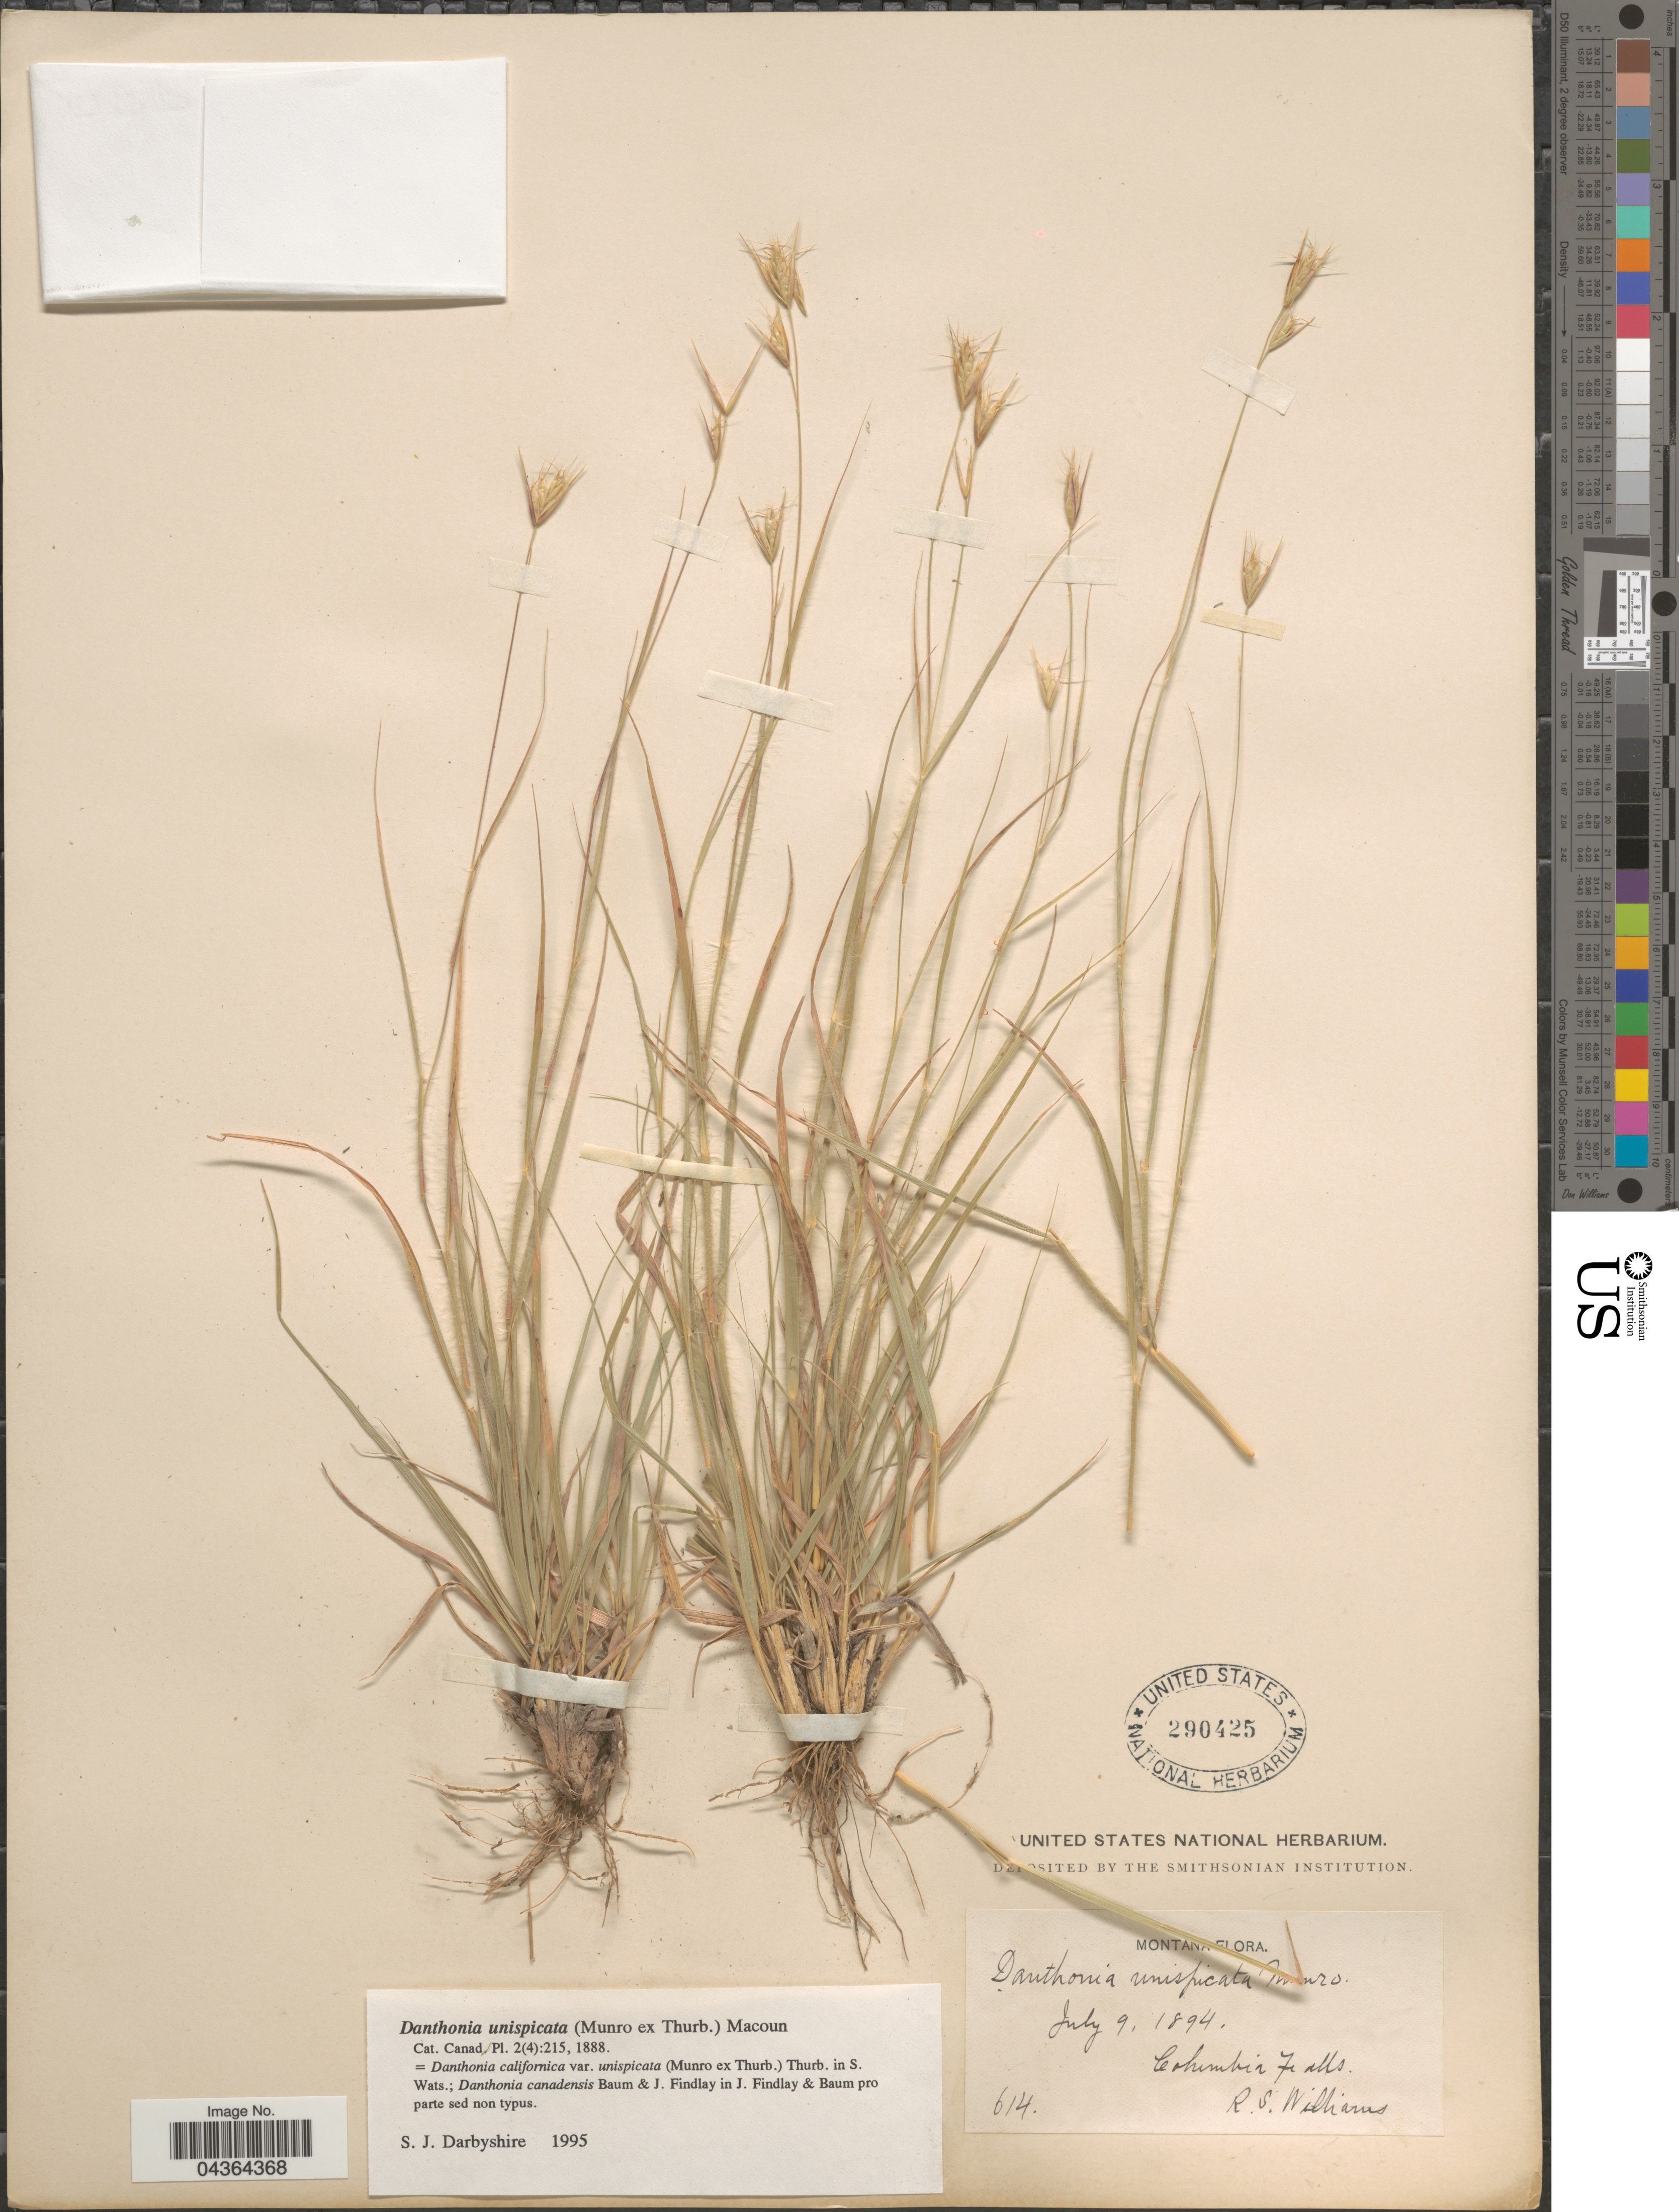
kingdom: Plantae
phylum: Tracheophyta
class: Liliopsida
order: Poales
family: Poaceae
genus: Danthonia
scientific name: Danthonia unispicata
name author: (Thurb.) Munro ex Macoun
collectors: R. S. Williams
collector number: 614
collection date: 1894-07-09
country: United States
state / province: Montana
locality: Columbia Falls.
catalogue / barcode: US 290425